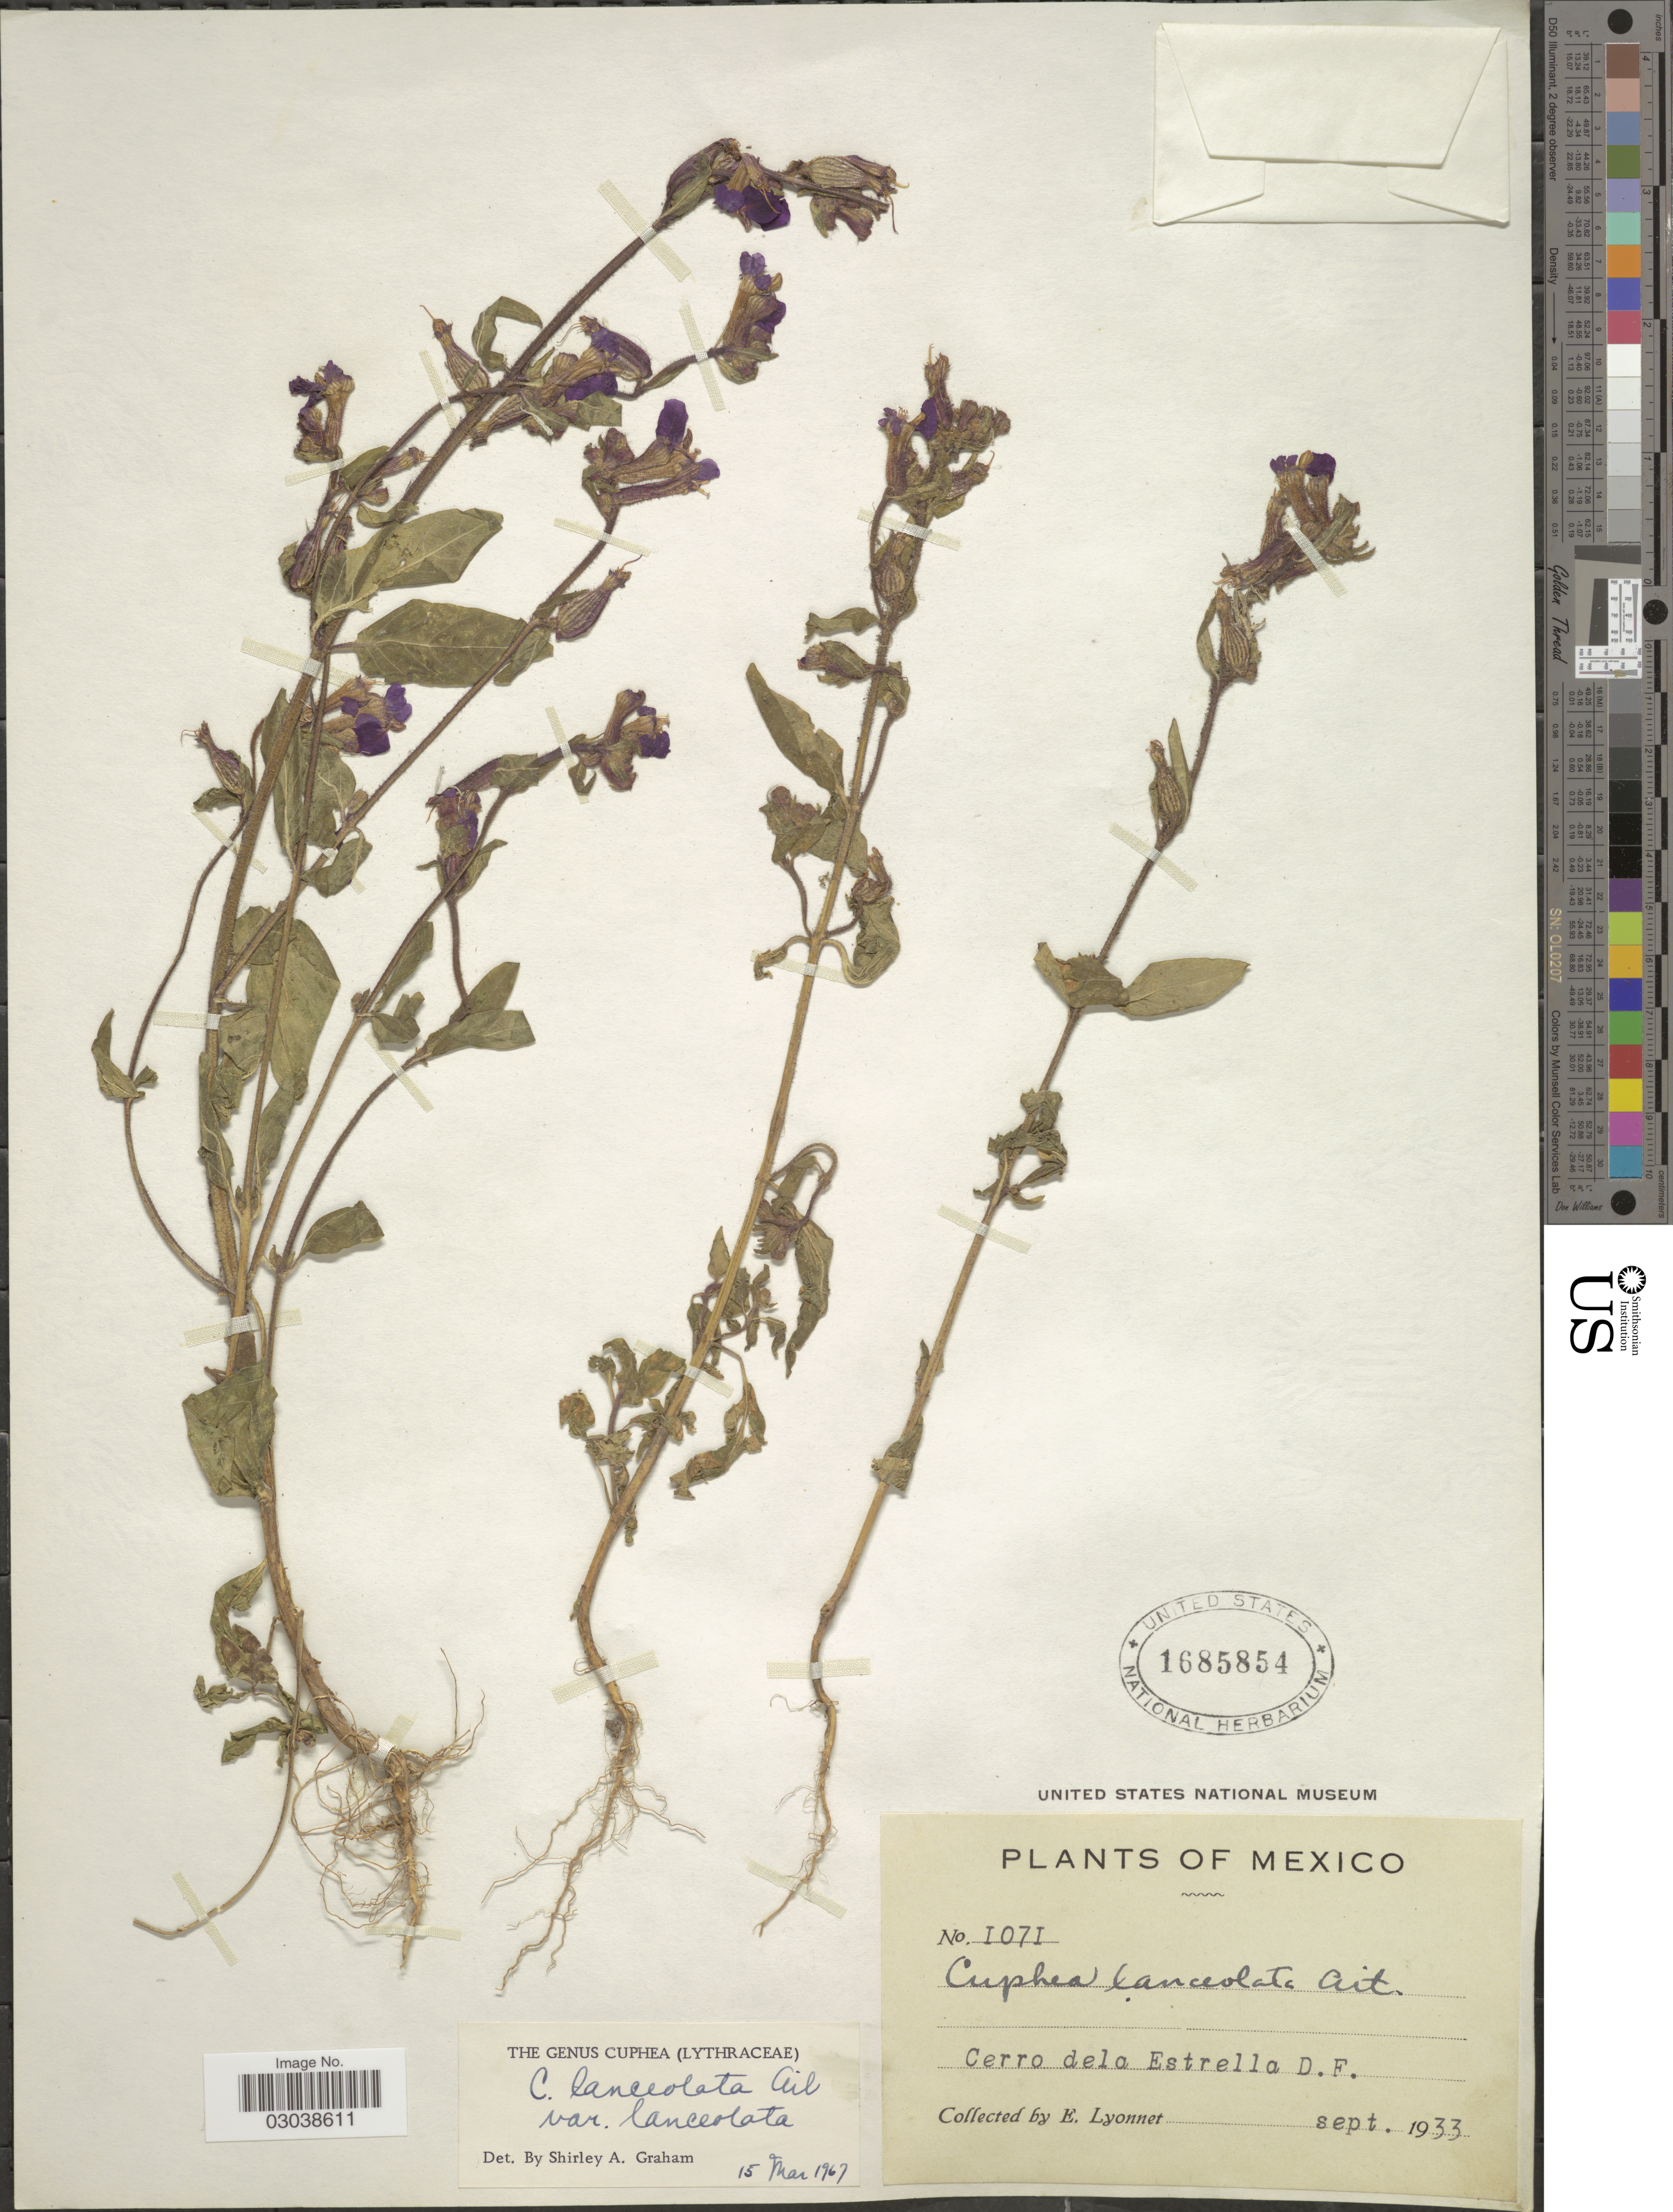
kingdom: Plantae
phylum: Tracheophyta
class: Magnoliopsida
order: Myrtales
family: Lythraceae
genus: Cuphea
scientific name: Cuphea lanceolata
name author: W.T. Aiton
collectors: E. Lyonnet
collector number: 1071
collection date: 1933-09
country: Mexico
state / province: Distrito Federal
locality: Cerro dela Estrella D.F.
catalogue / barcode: US 1685854